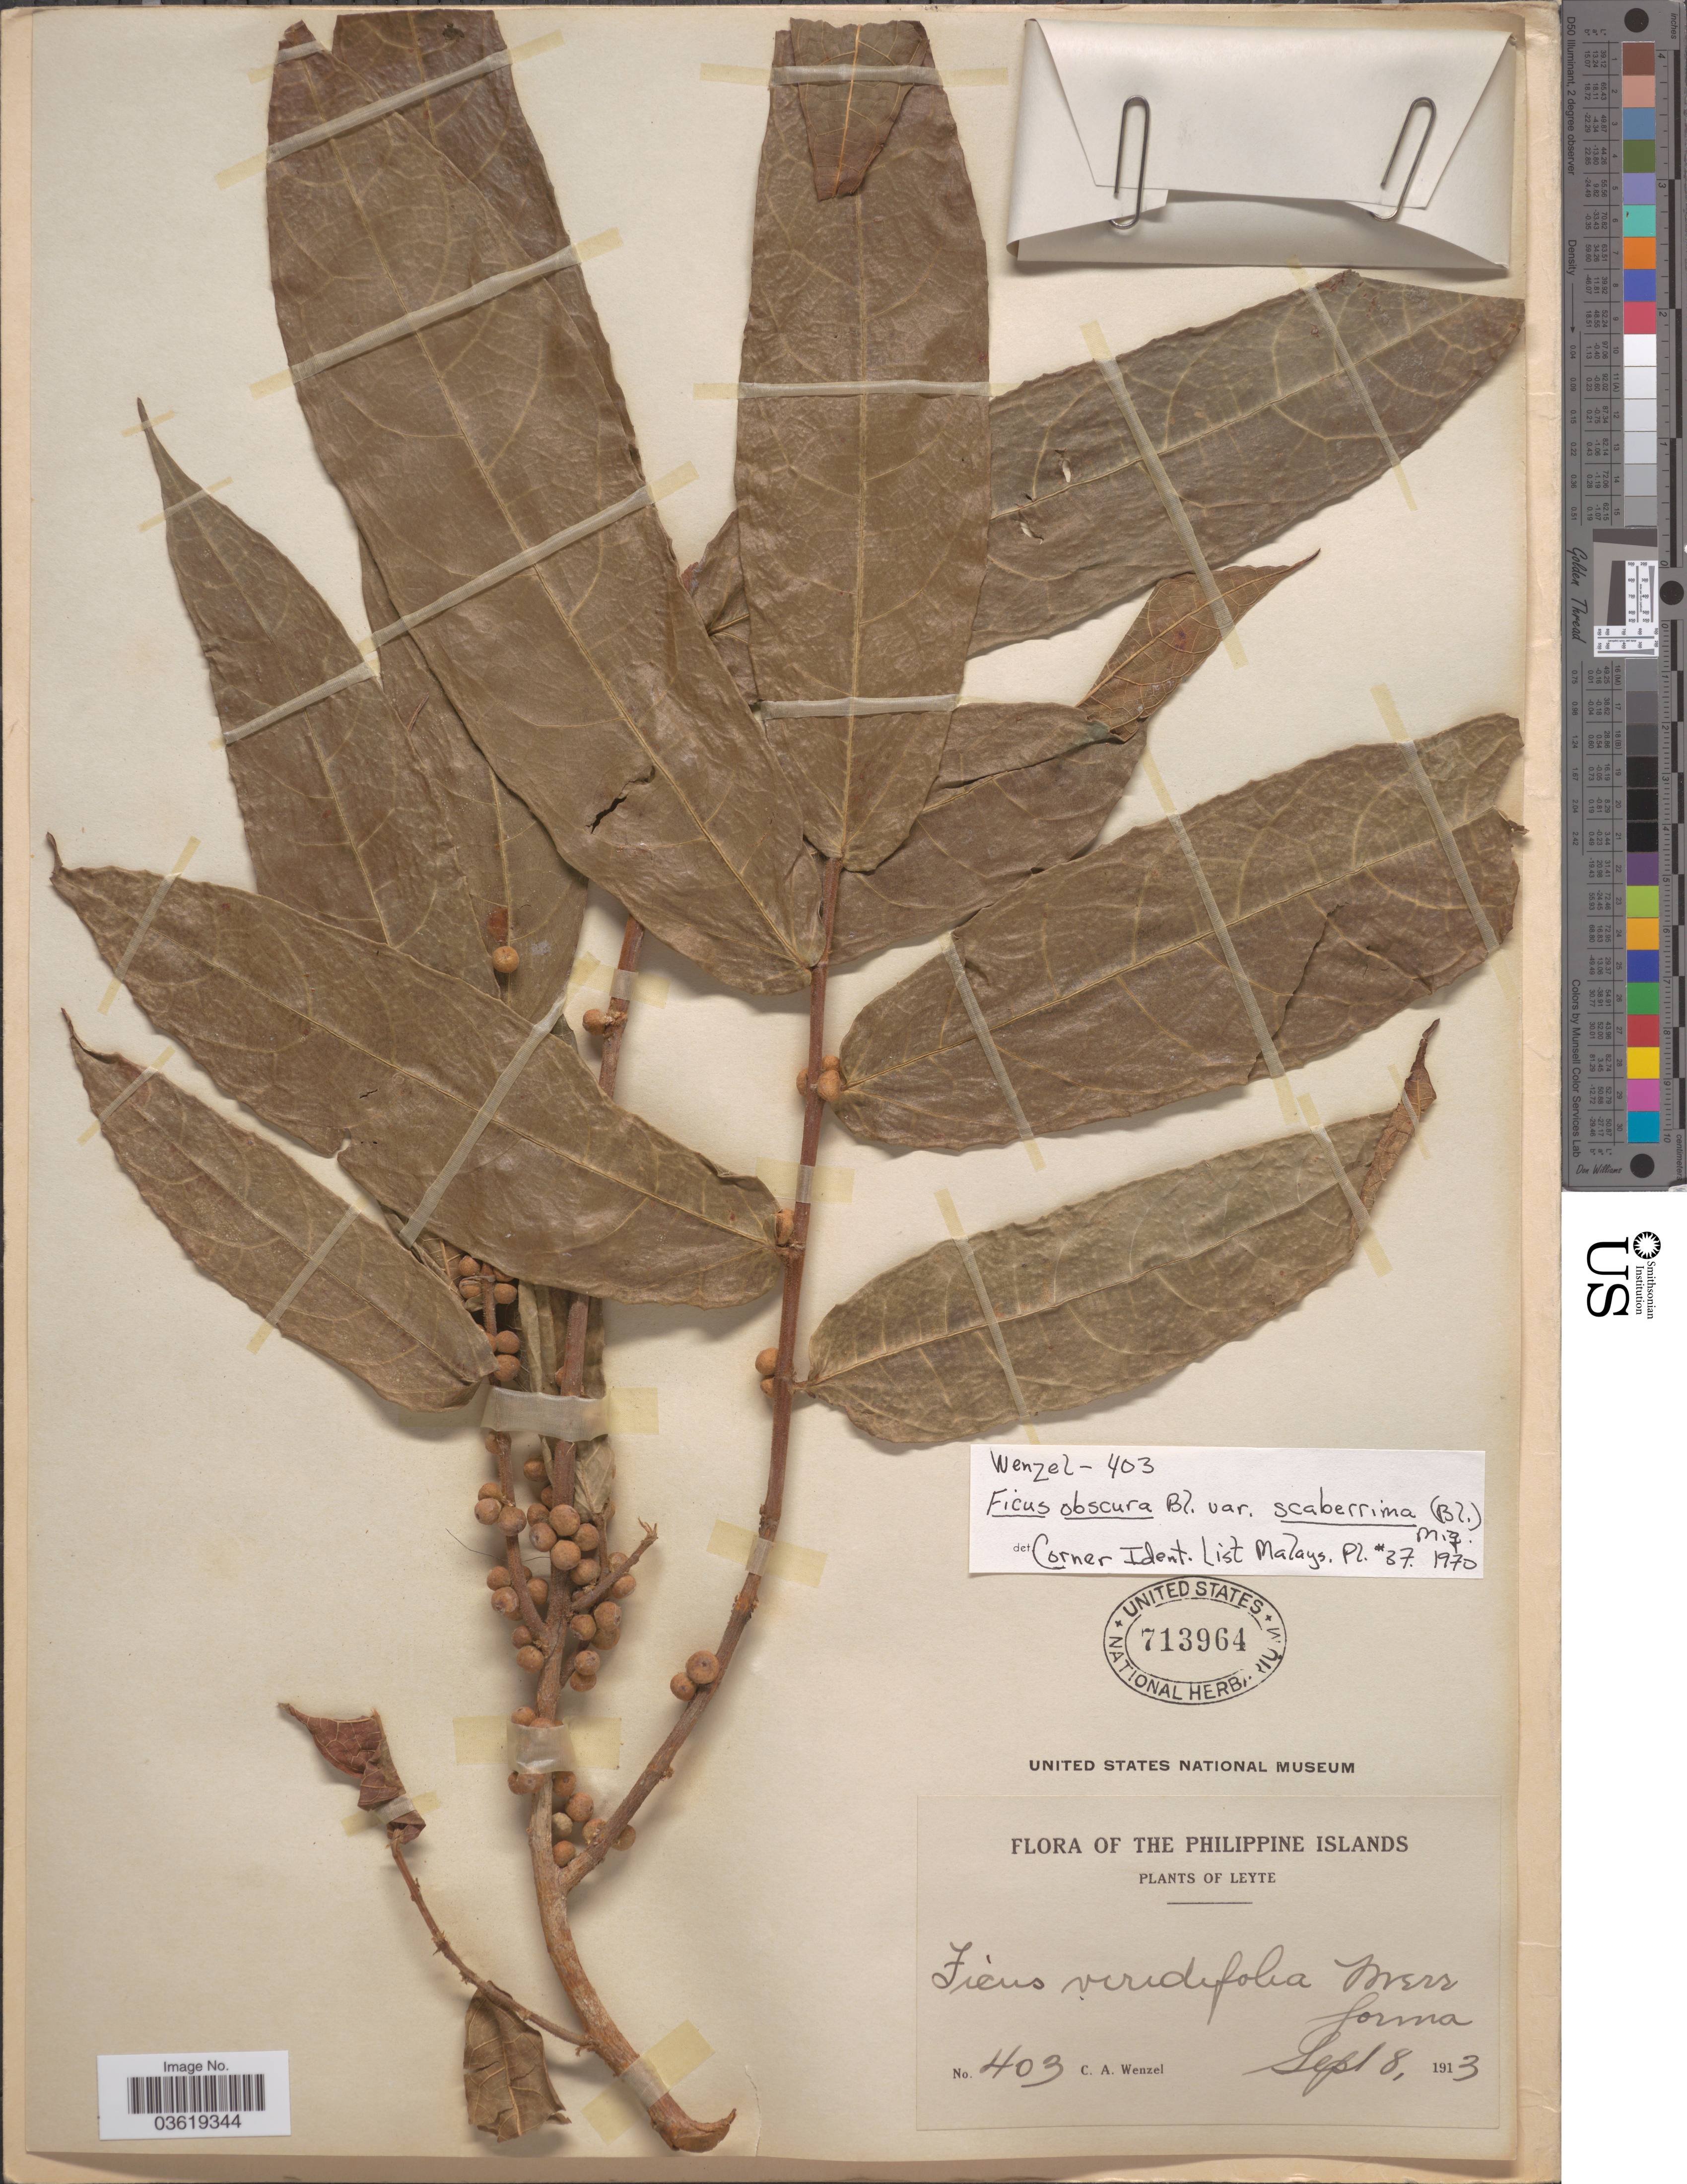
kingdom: Plantae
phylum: Tracheophyta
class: Magnoliopsida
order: Rosales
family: Moraceae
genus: Ficus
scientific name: Ficus scaberrima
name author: (Blume) Miq.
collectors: C. Wenzel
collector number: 403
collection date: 1913-09-08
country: Philippines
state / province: Eastern Visayas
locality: The Philippine Islands, Leyte.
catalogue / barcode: US 713964